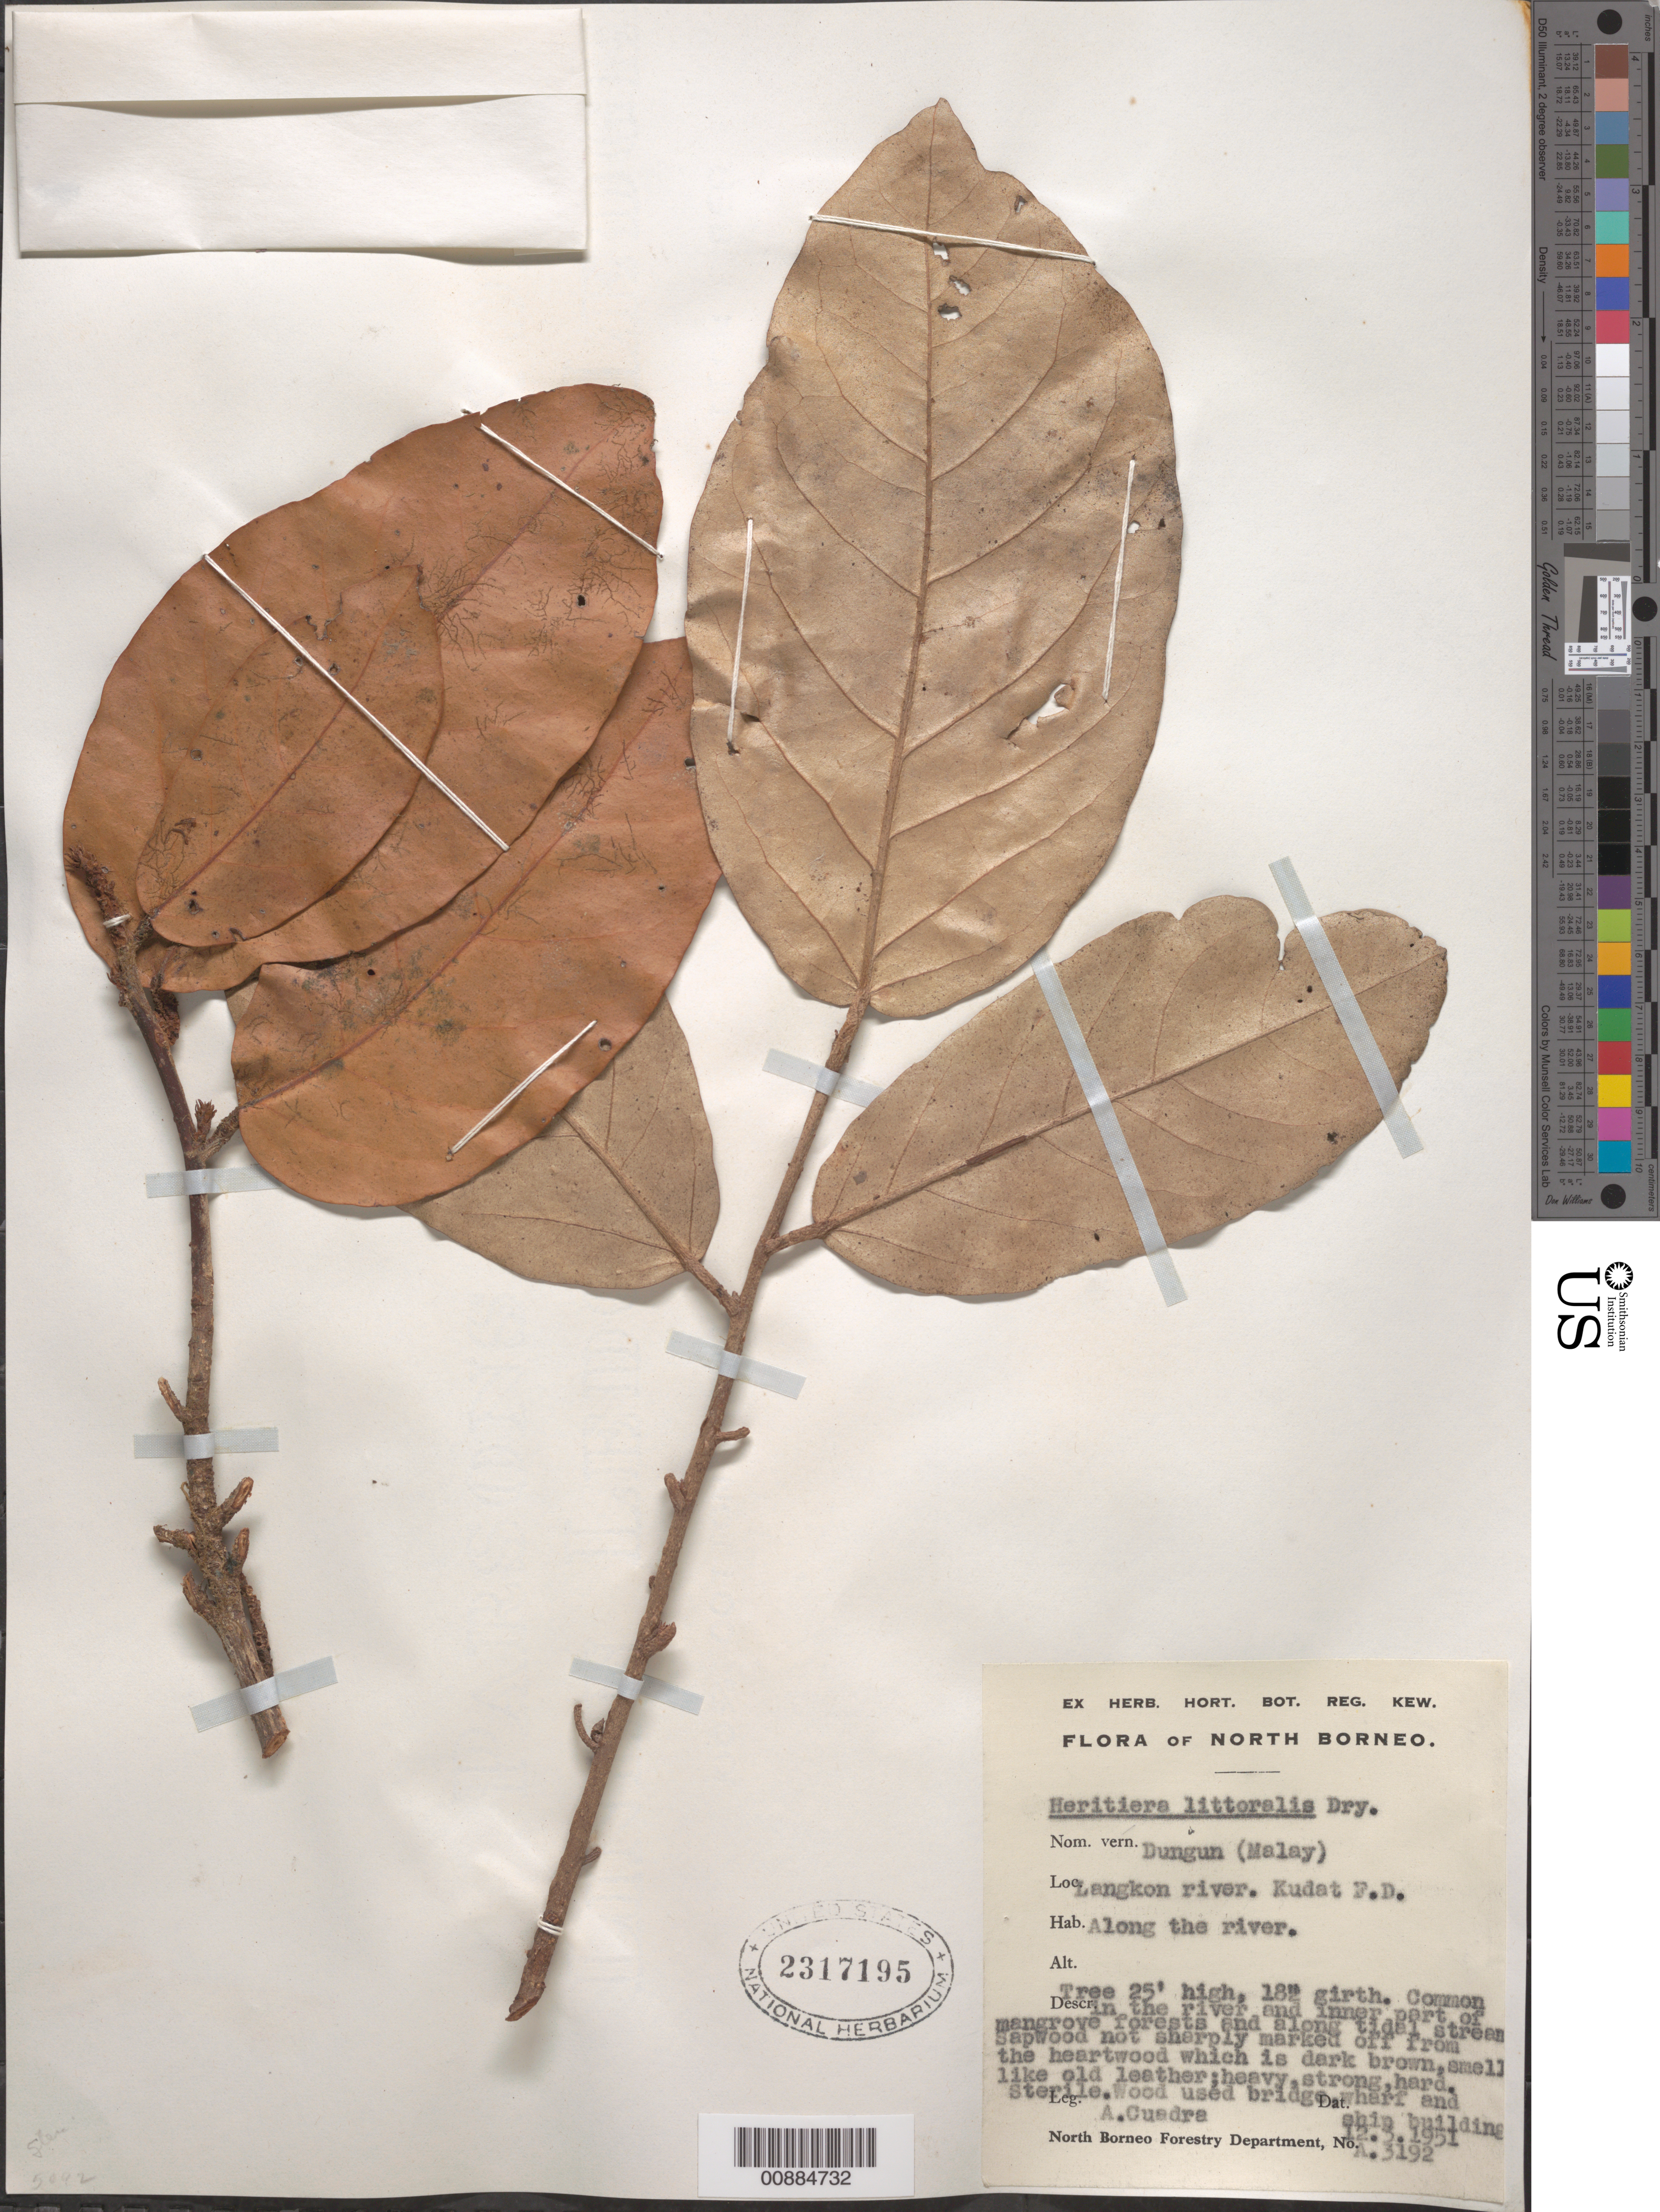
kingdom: Plantae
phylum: Tracheophyta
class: Magnoliopsida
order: Malvales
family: Malvaceae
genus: Heritiera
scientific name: Heritiera littoralis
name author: Aiton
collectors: A. Cuadra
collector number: A 3192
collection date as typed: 12 Mar 1951 or 03 Dec 1951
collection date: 1951-03-12 or 1951-12-03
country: Malaysia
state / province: Sabah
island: Borneo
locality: Kudat F.D., Langkon River.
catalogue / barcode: US 2317195